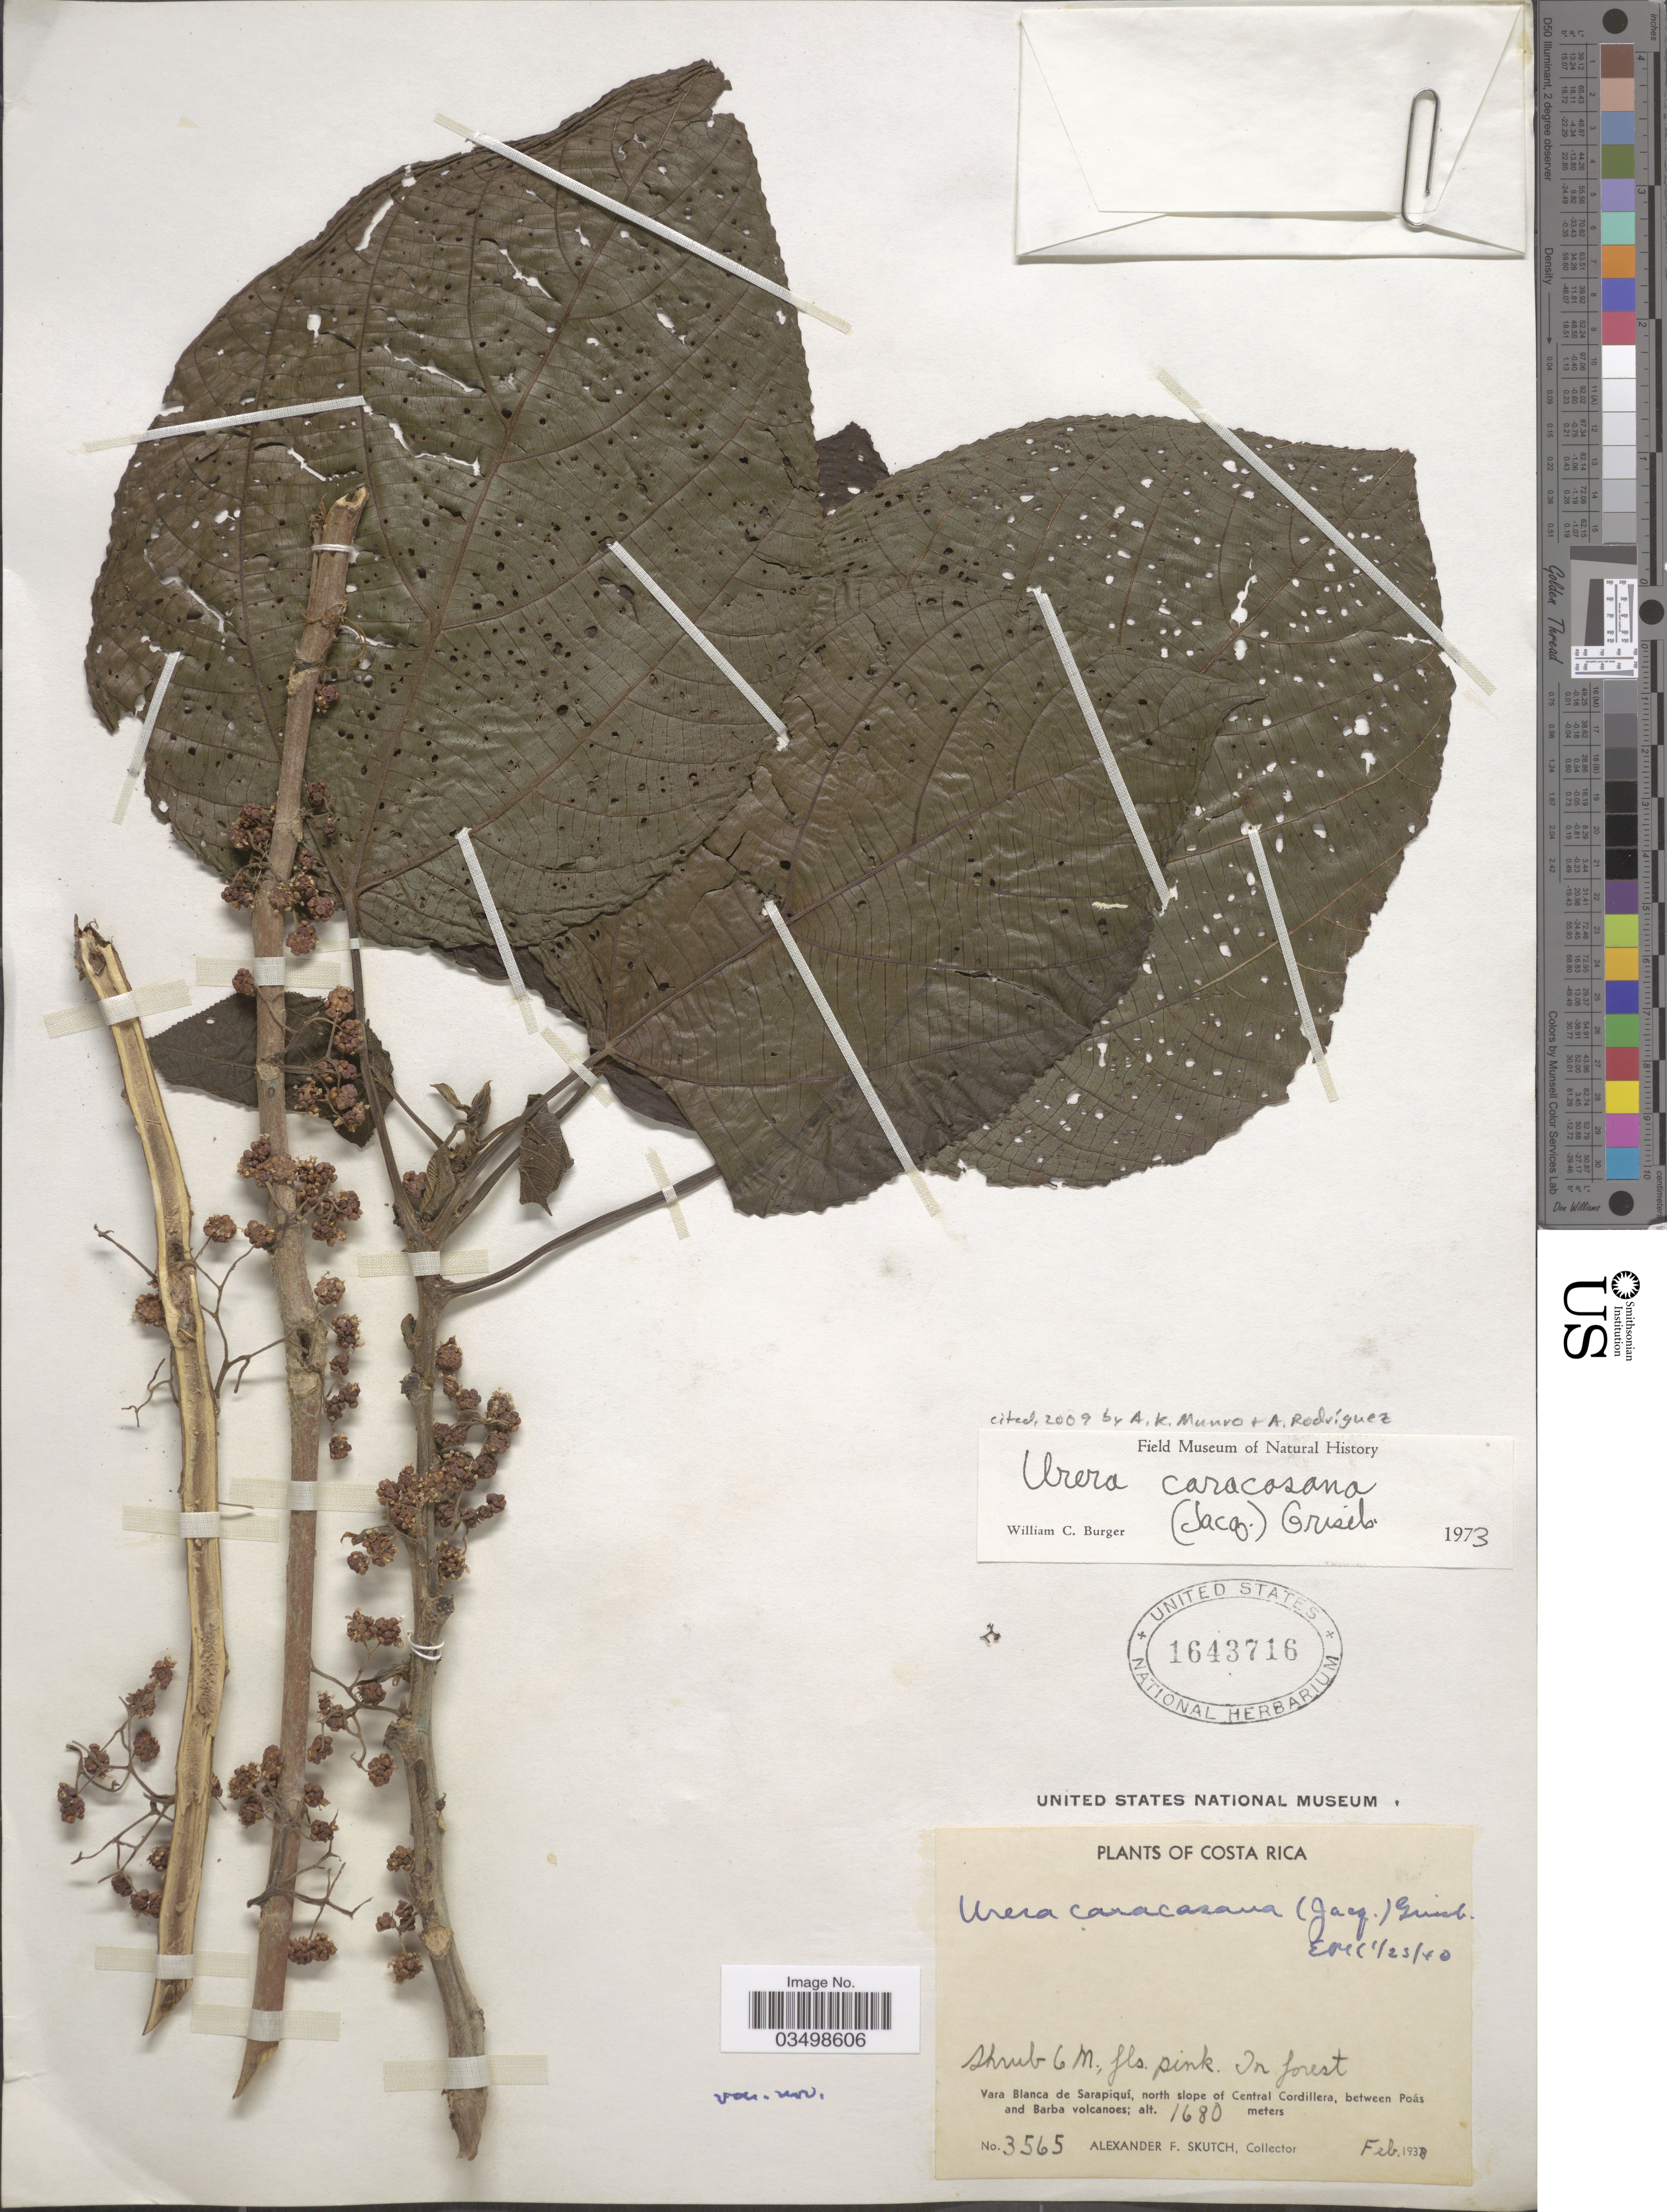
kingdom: Plantae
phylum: Tracheophyta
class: Magnoliopsida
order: Rosales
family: Urticaceae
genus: Urera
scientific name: Urera caracasana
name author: (Jacq.) Gaudich. ex Griseb.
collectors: A. F. Skutch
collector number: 3565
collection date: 1938-02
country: Costa Rica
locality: Vara Blanca de Sarapiquí, north slope of Central Cordillera, between Poás and Barba volcanoes.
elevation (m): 1680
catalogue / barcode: US 1643716